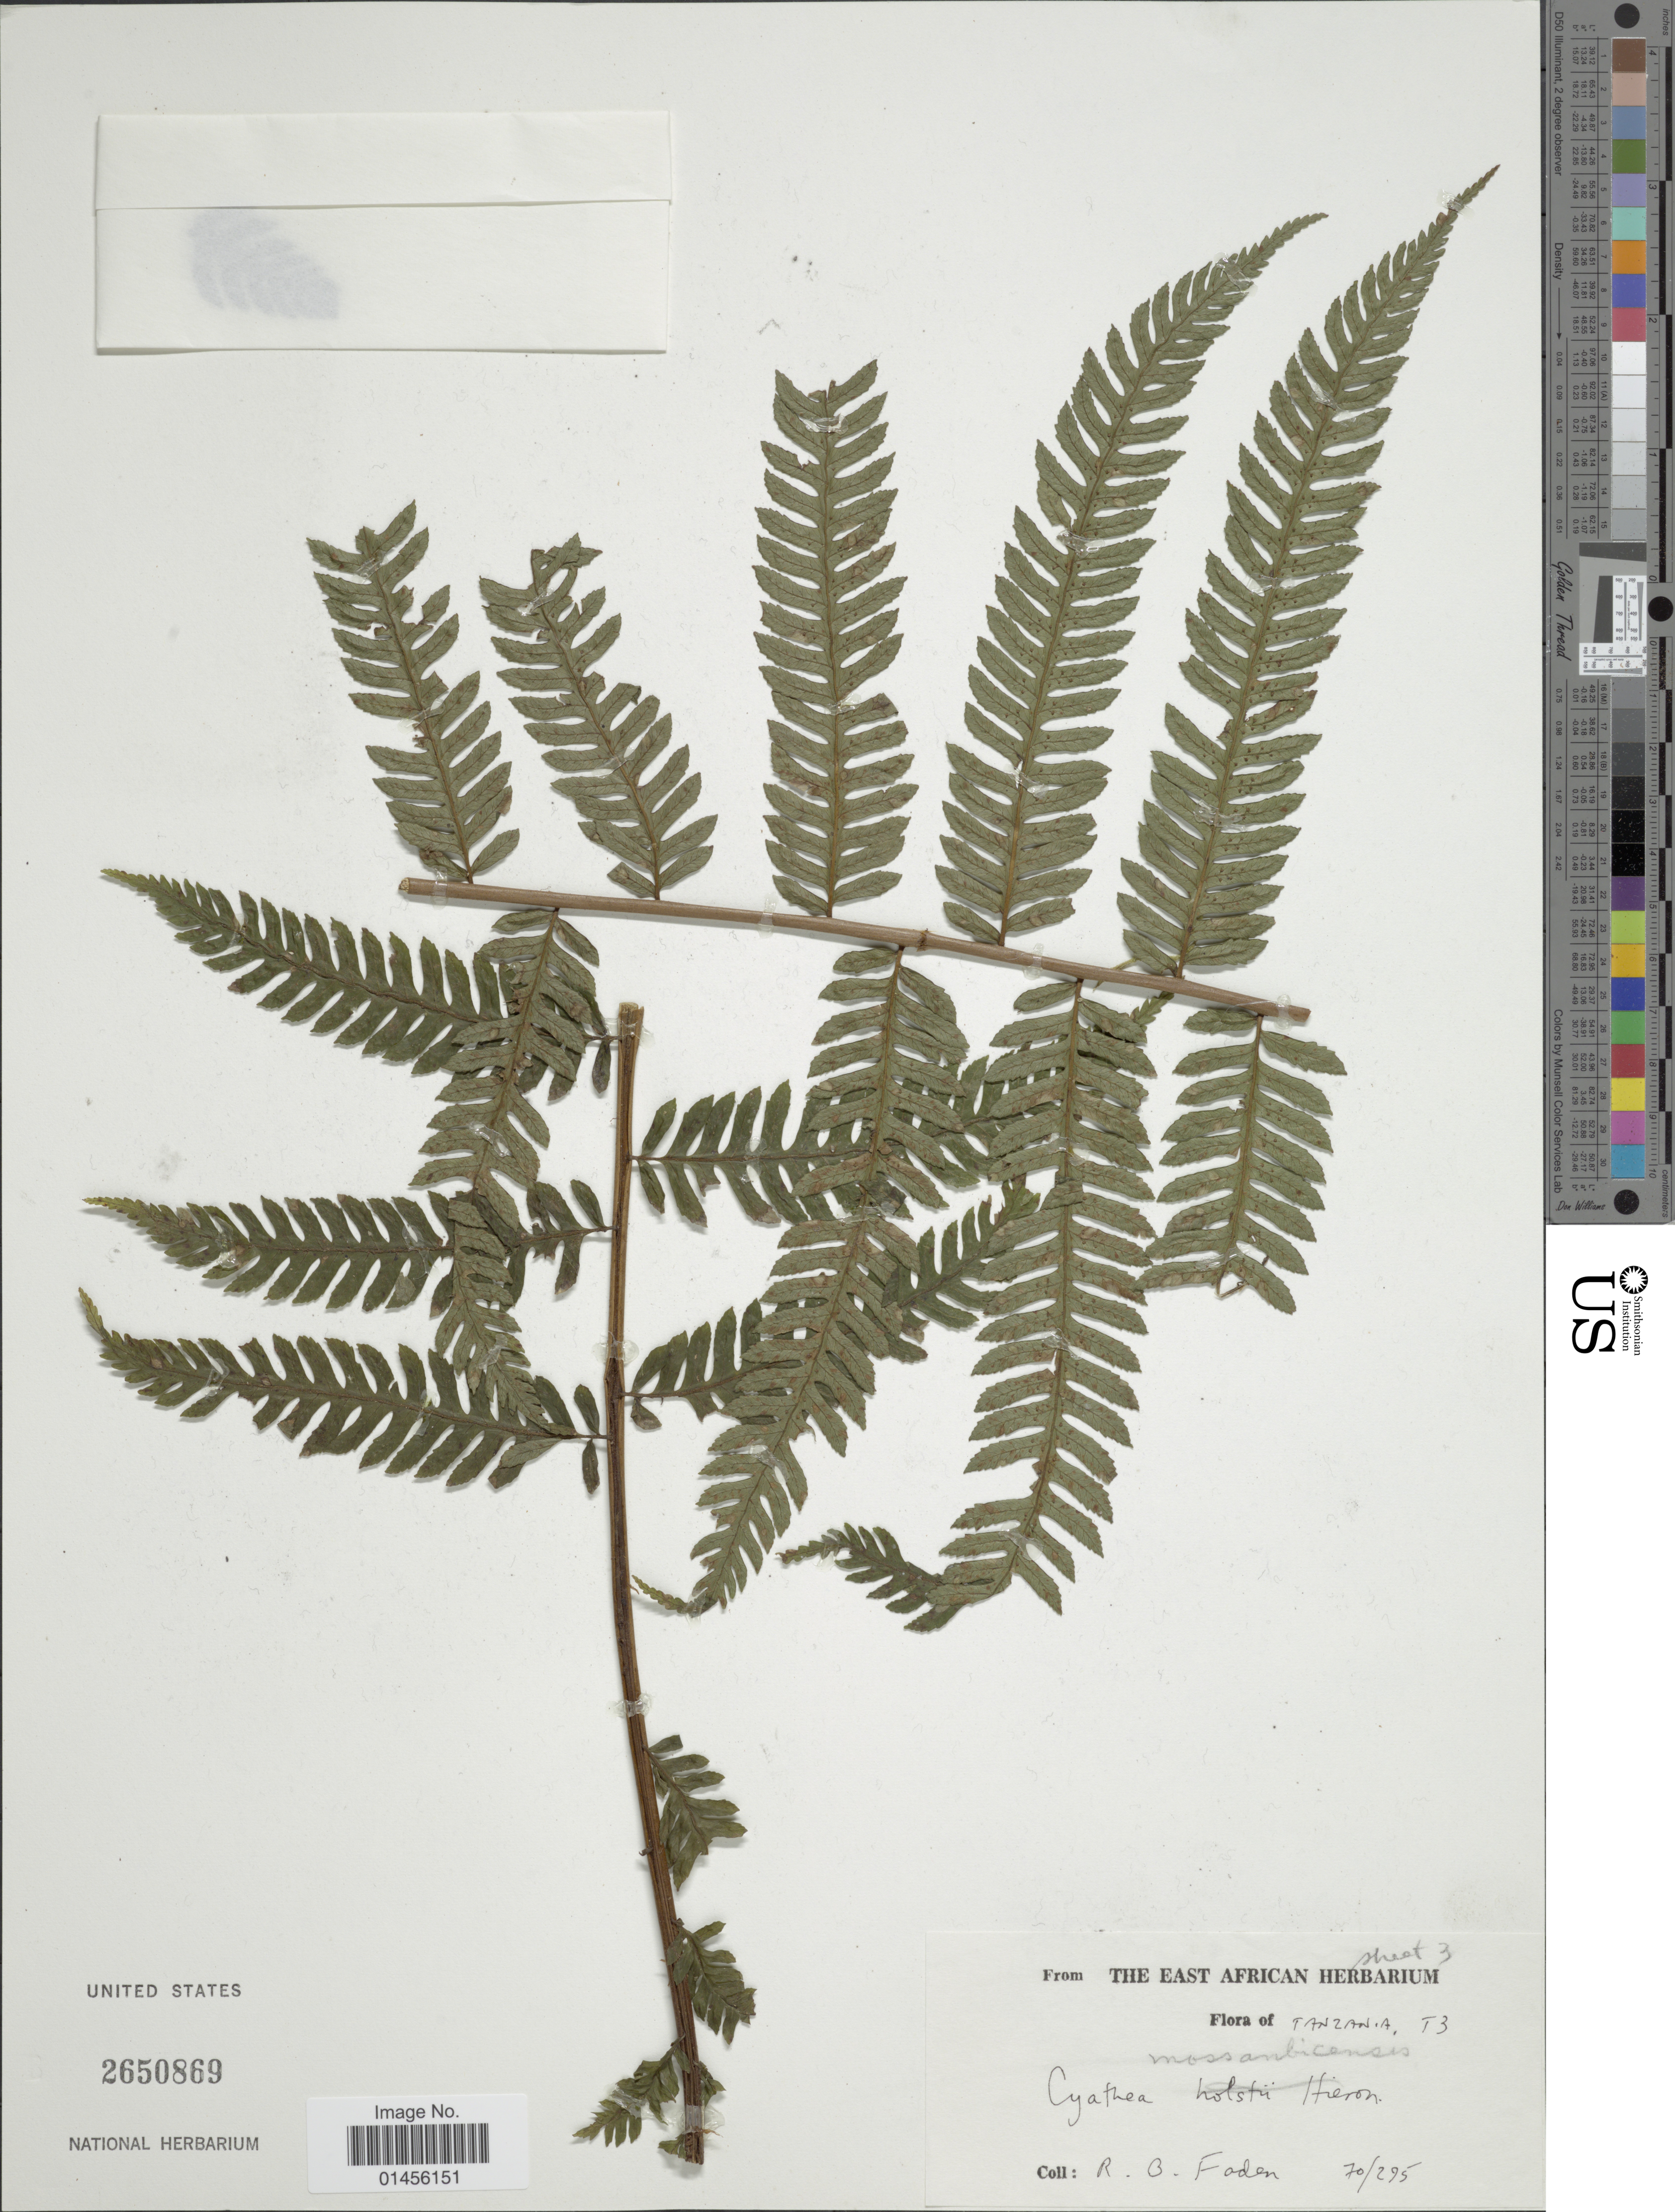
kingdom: Plantae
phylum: Tracheophyta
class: Polypodiopsida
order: Cyatheales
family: Cyatheaceae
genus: Alsophila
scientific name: Alsophila mossambicensis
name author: (Baker) R.M. Tryon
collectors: R. B. Faden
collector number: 70/295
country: Tanzania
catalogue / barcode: US 2650869